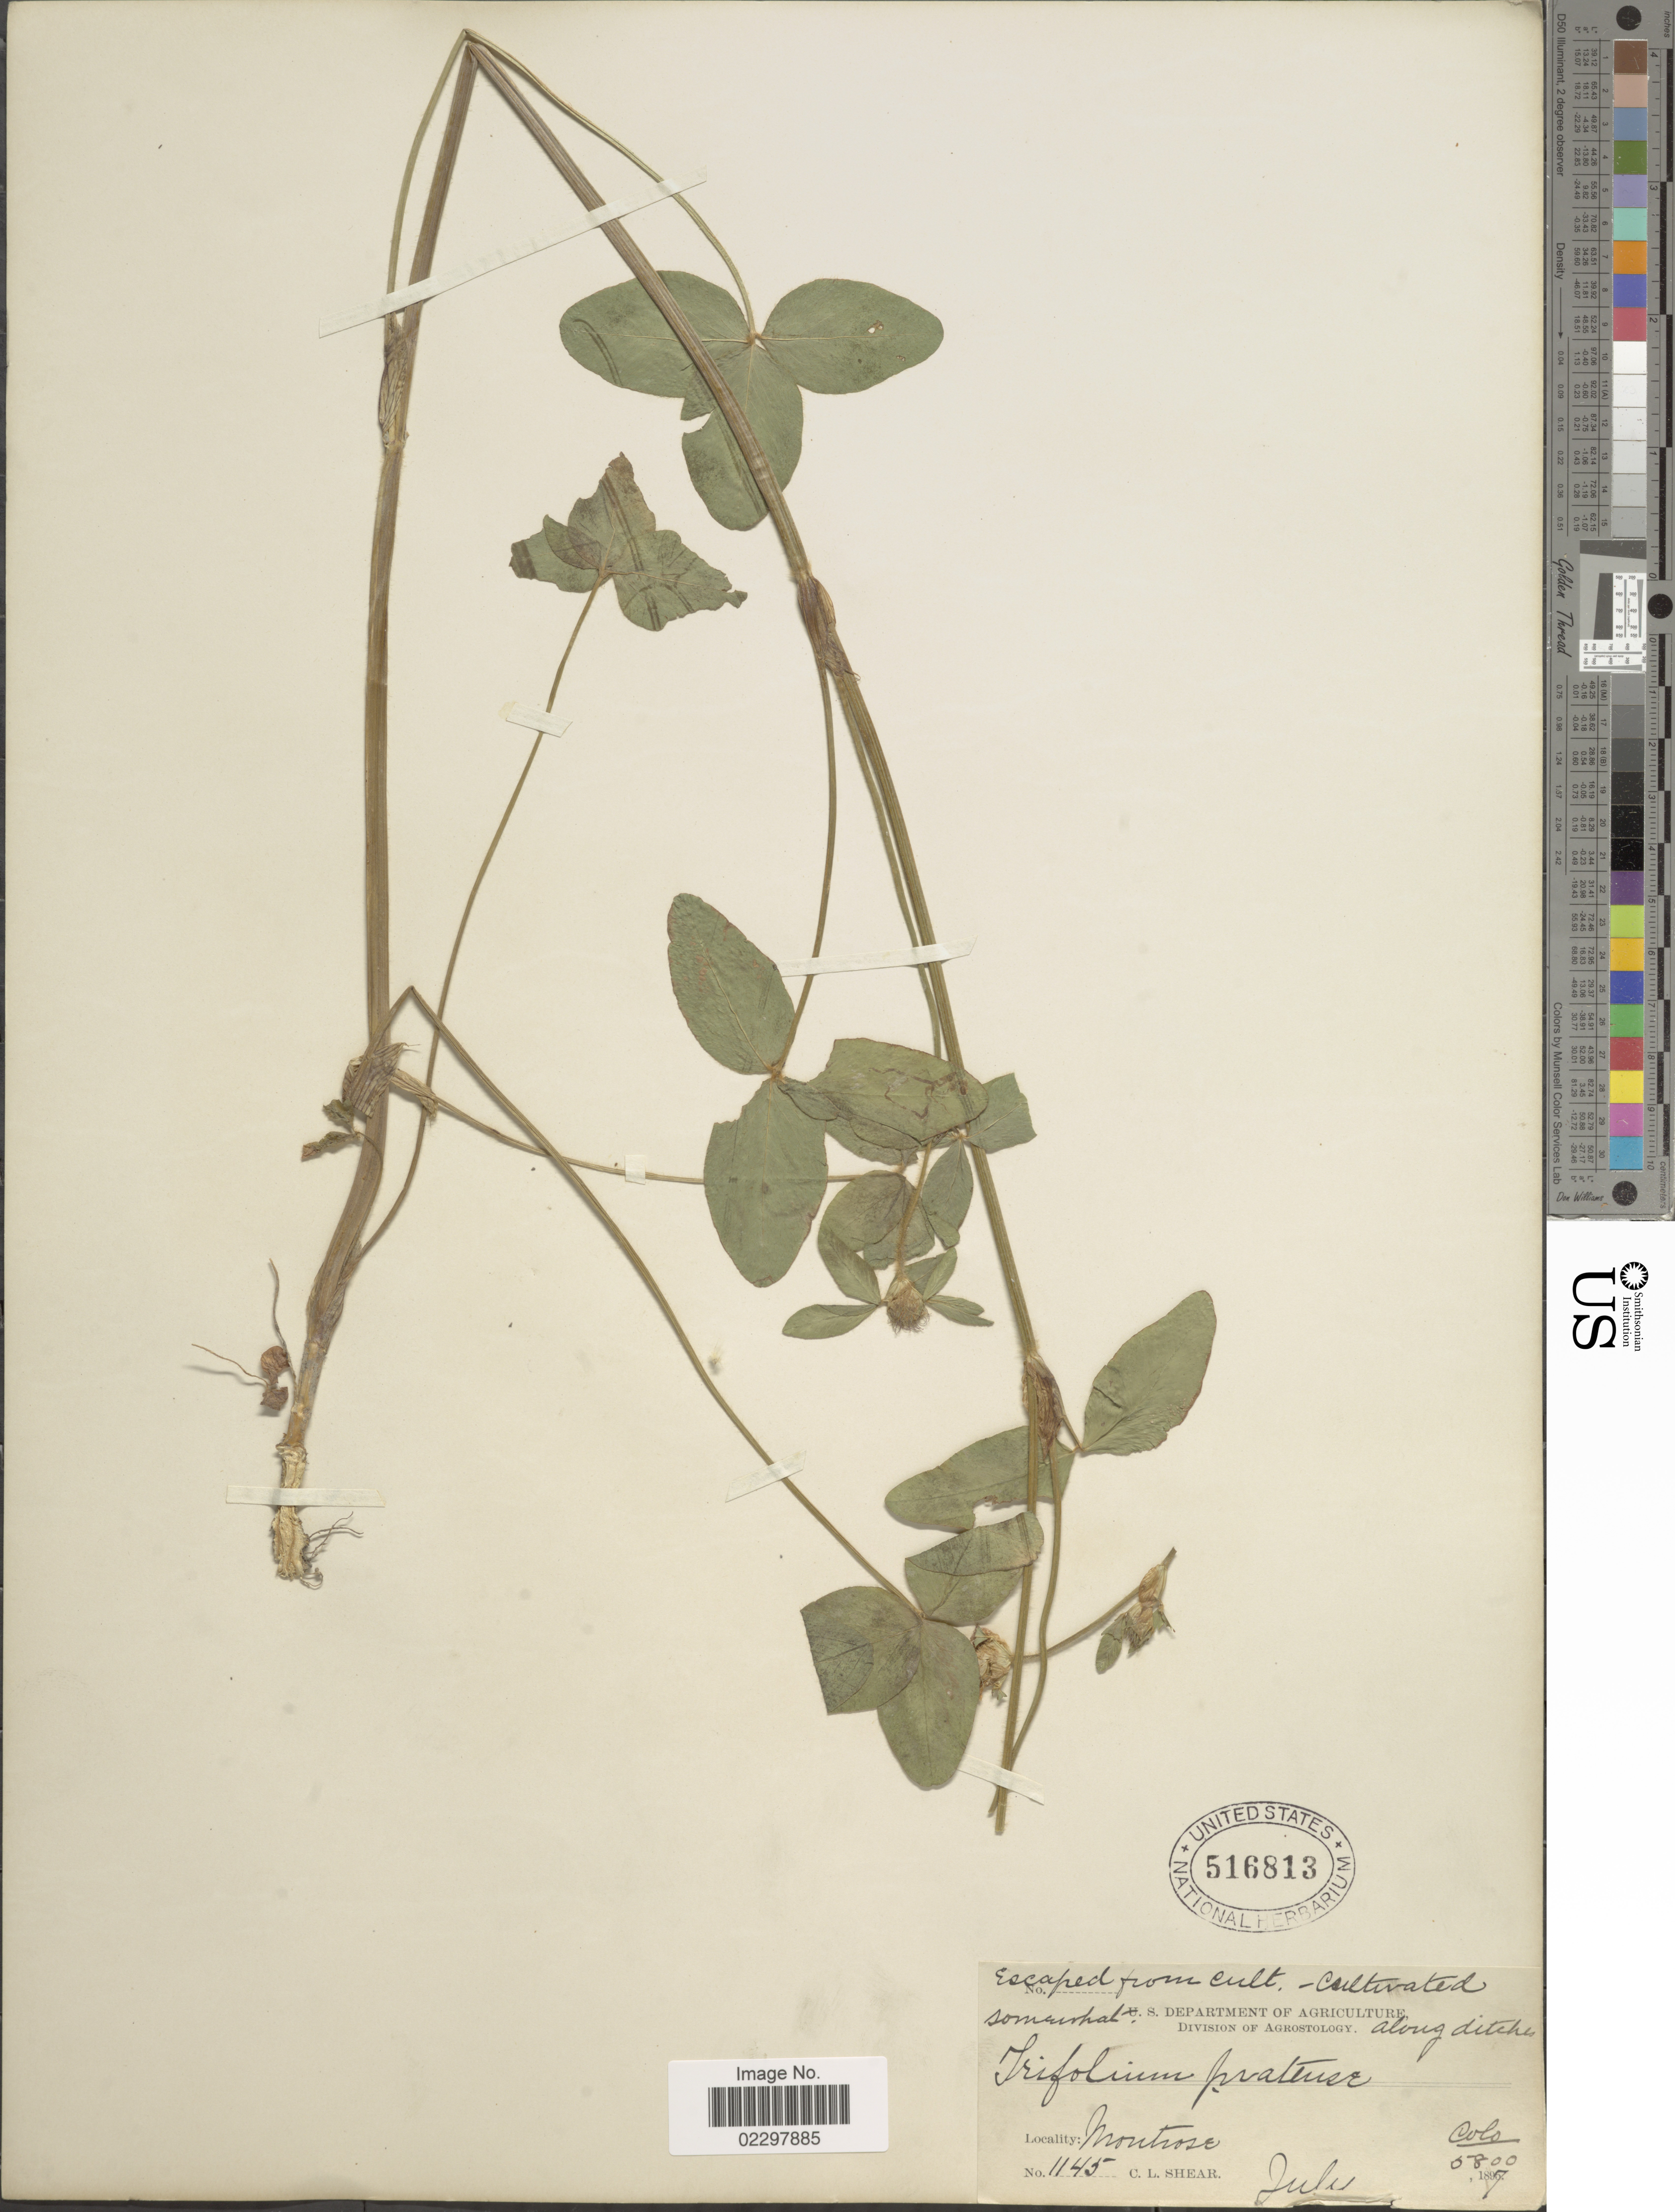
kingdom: Plantae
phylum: Tracheophyta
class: Magnoliopsida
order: Fabales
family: Fabaceae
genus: Trifolium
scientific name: Trifolium pratense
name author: L.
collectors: C. L. Shear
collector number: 1145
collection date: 1897-07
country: United States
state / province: Colorado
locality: Escaped from cult.-cultivated, Montrose, along ditches.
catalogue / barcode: US 516813